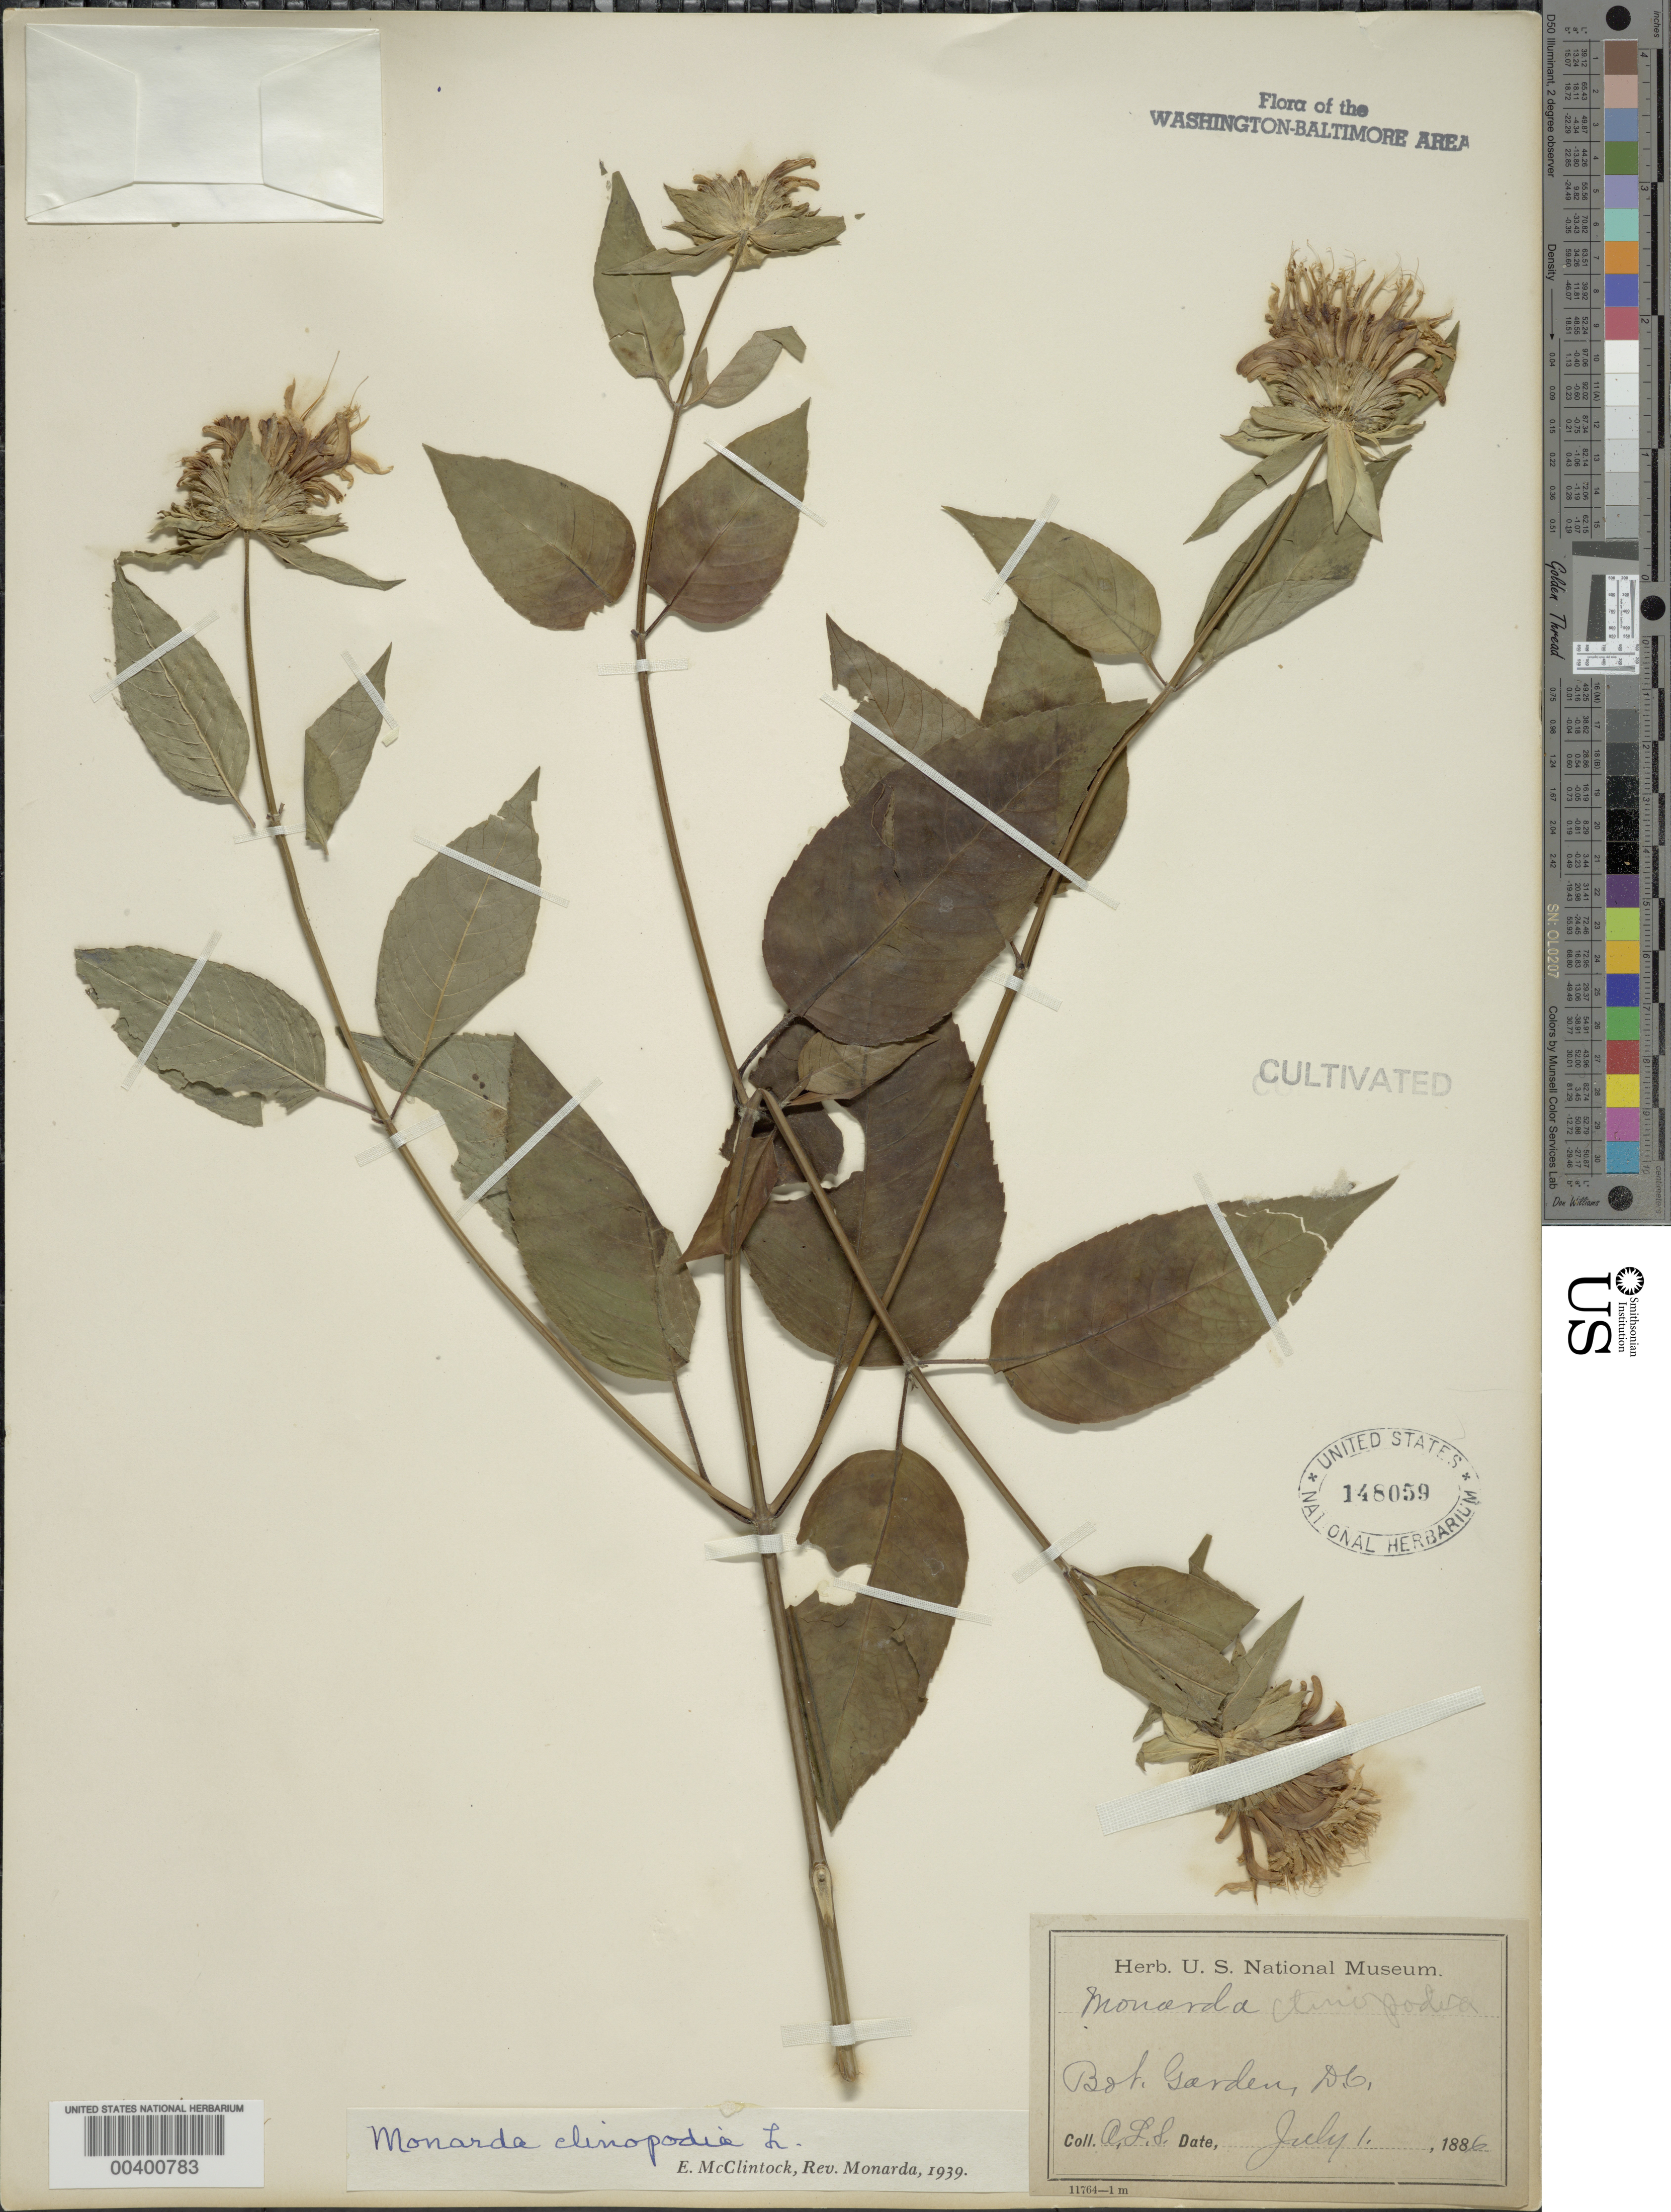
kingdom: Plantae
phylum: Tracheophyta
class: Magnoliopsida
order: Lamiales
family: Lamiaceae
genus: Monarda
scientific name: Monarda clinopodia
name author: L.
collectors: A. L. Schott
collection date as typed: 01 Jul 1886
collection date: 1886-07-01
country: United States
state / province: District of Columbia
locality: Botanical Garden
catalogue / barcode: US 148059